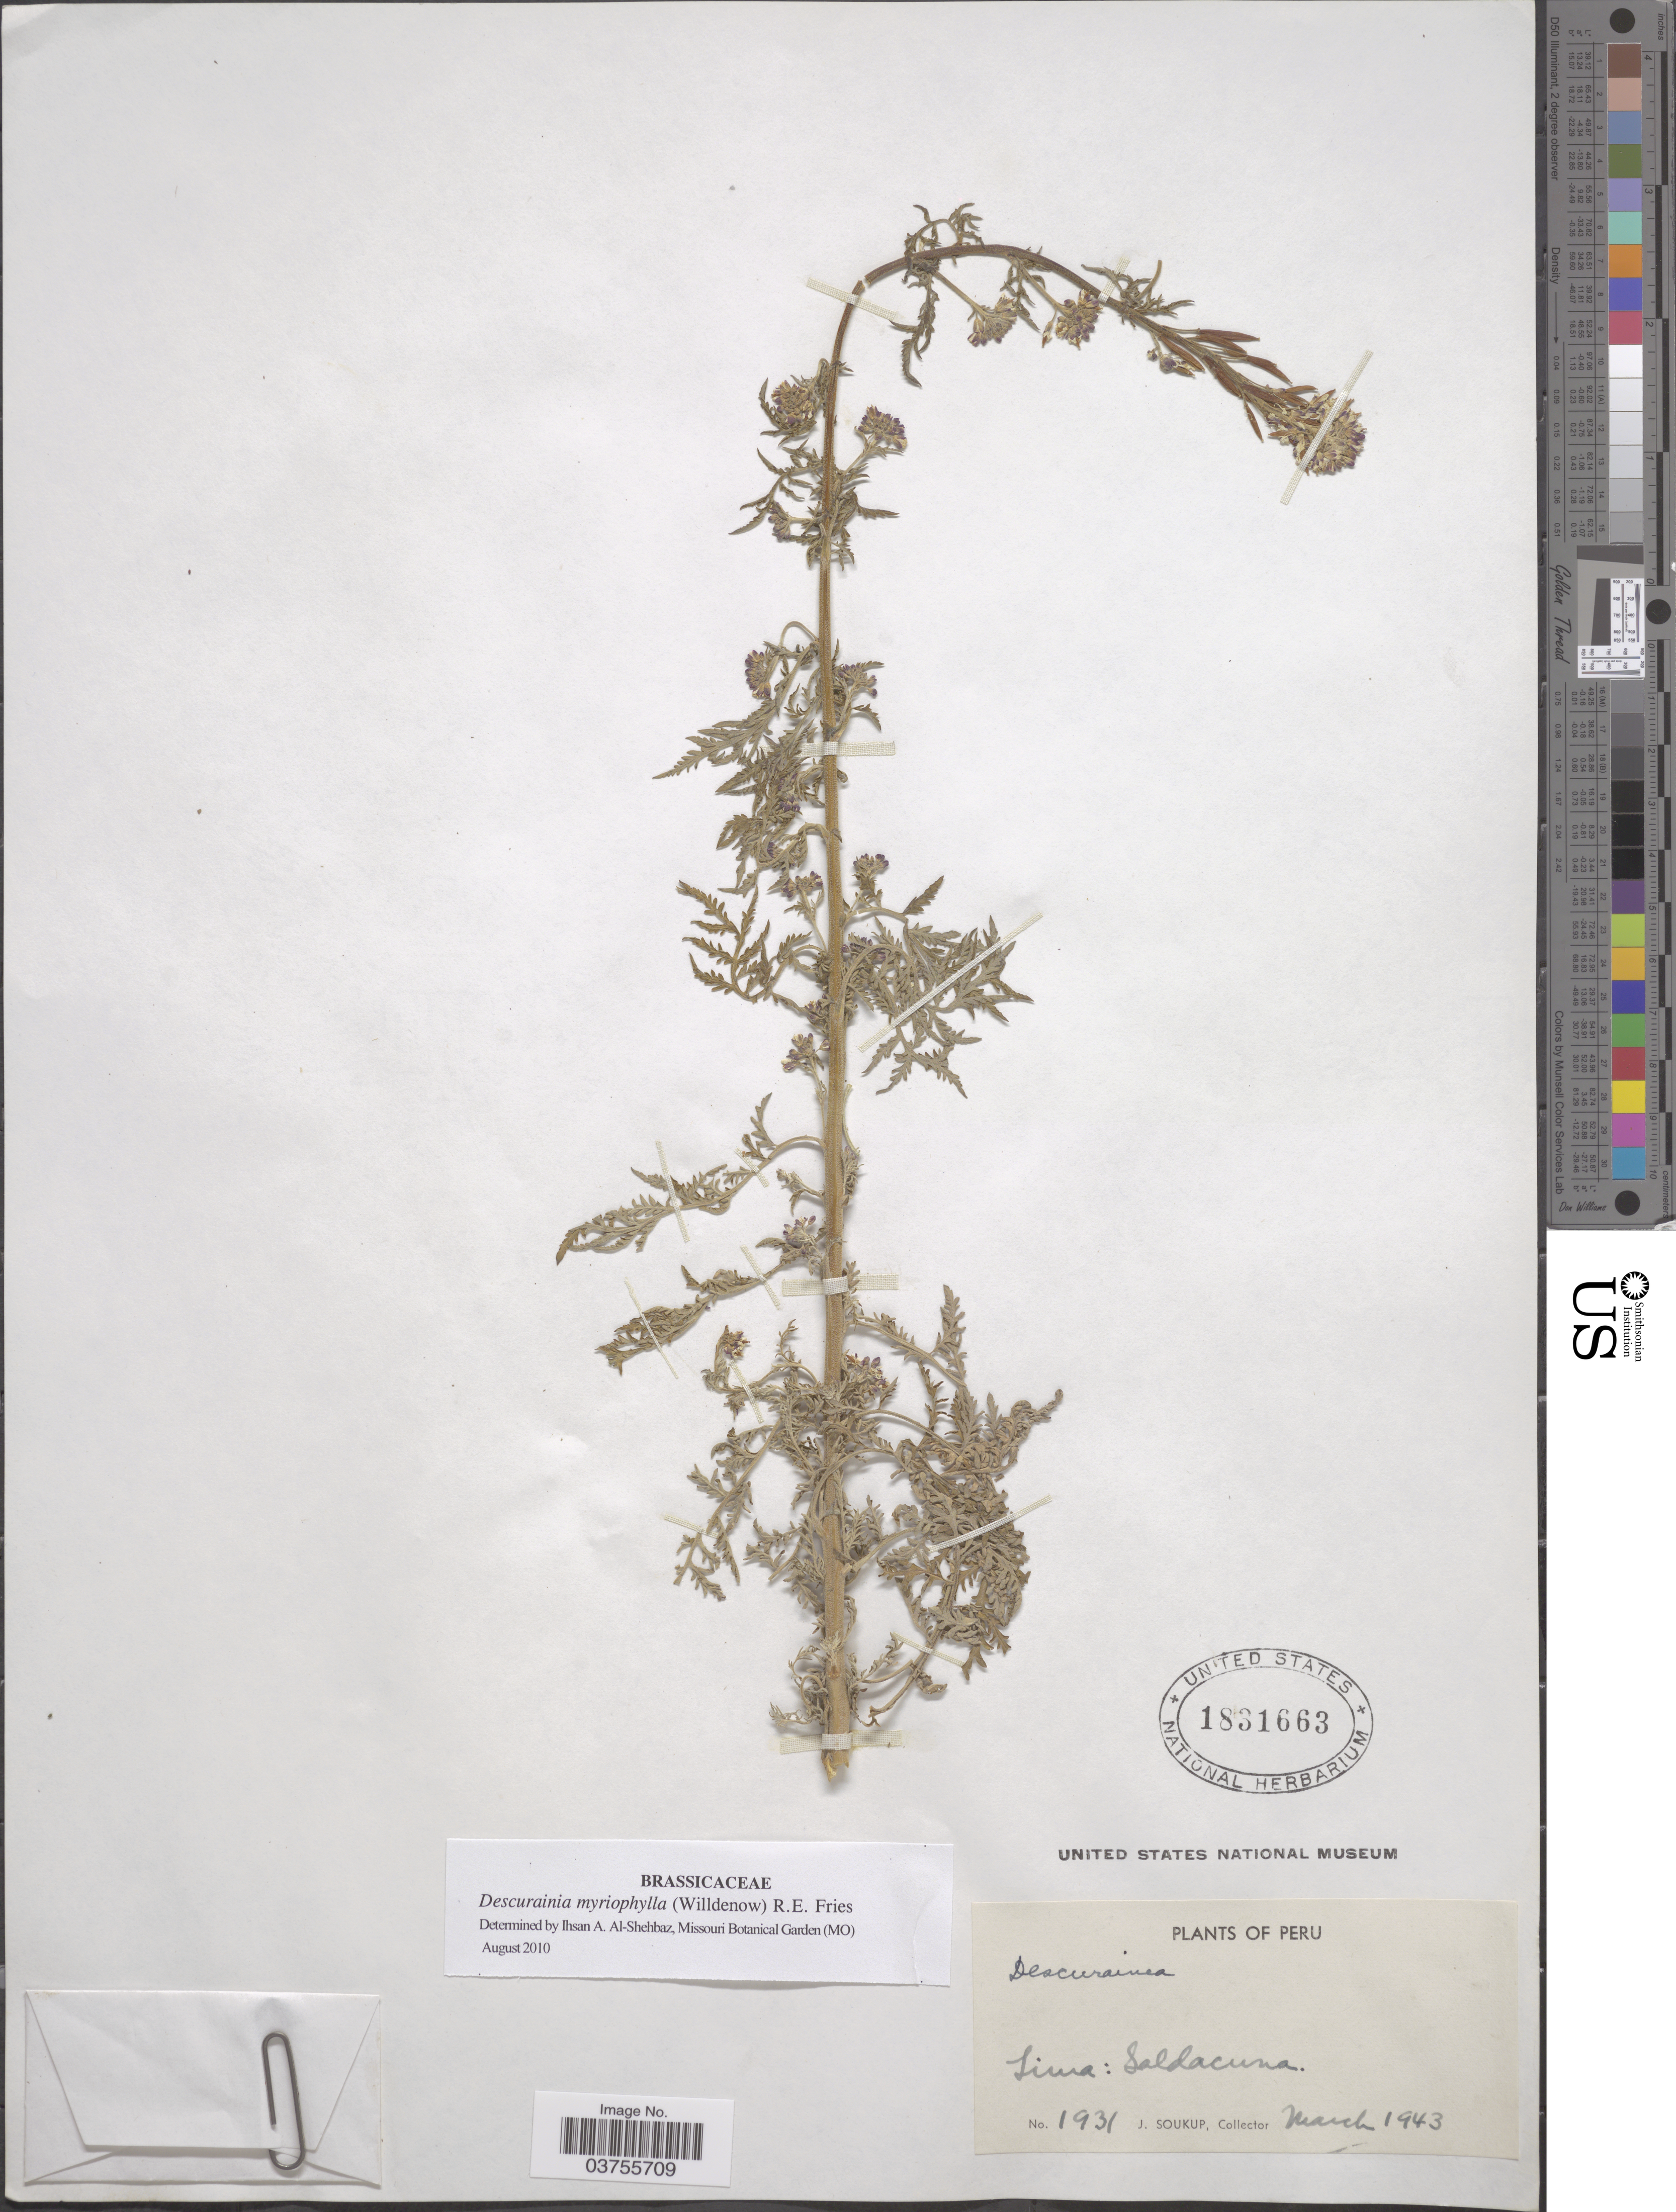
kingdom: Plantae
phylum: Tracheophyta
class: Magnoliopsida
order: Brassicales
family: Brassicaceae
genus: Descurainia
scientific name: Descurainia myriophylla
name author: (Willd.) R.E. Fr.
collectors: J. Soukup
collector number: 1931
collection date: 1943-03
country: Peru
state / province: Lima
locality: Saldacuna.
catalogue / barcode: US 1831663